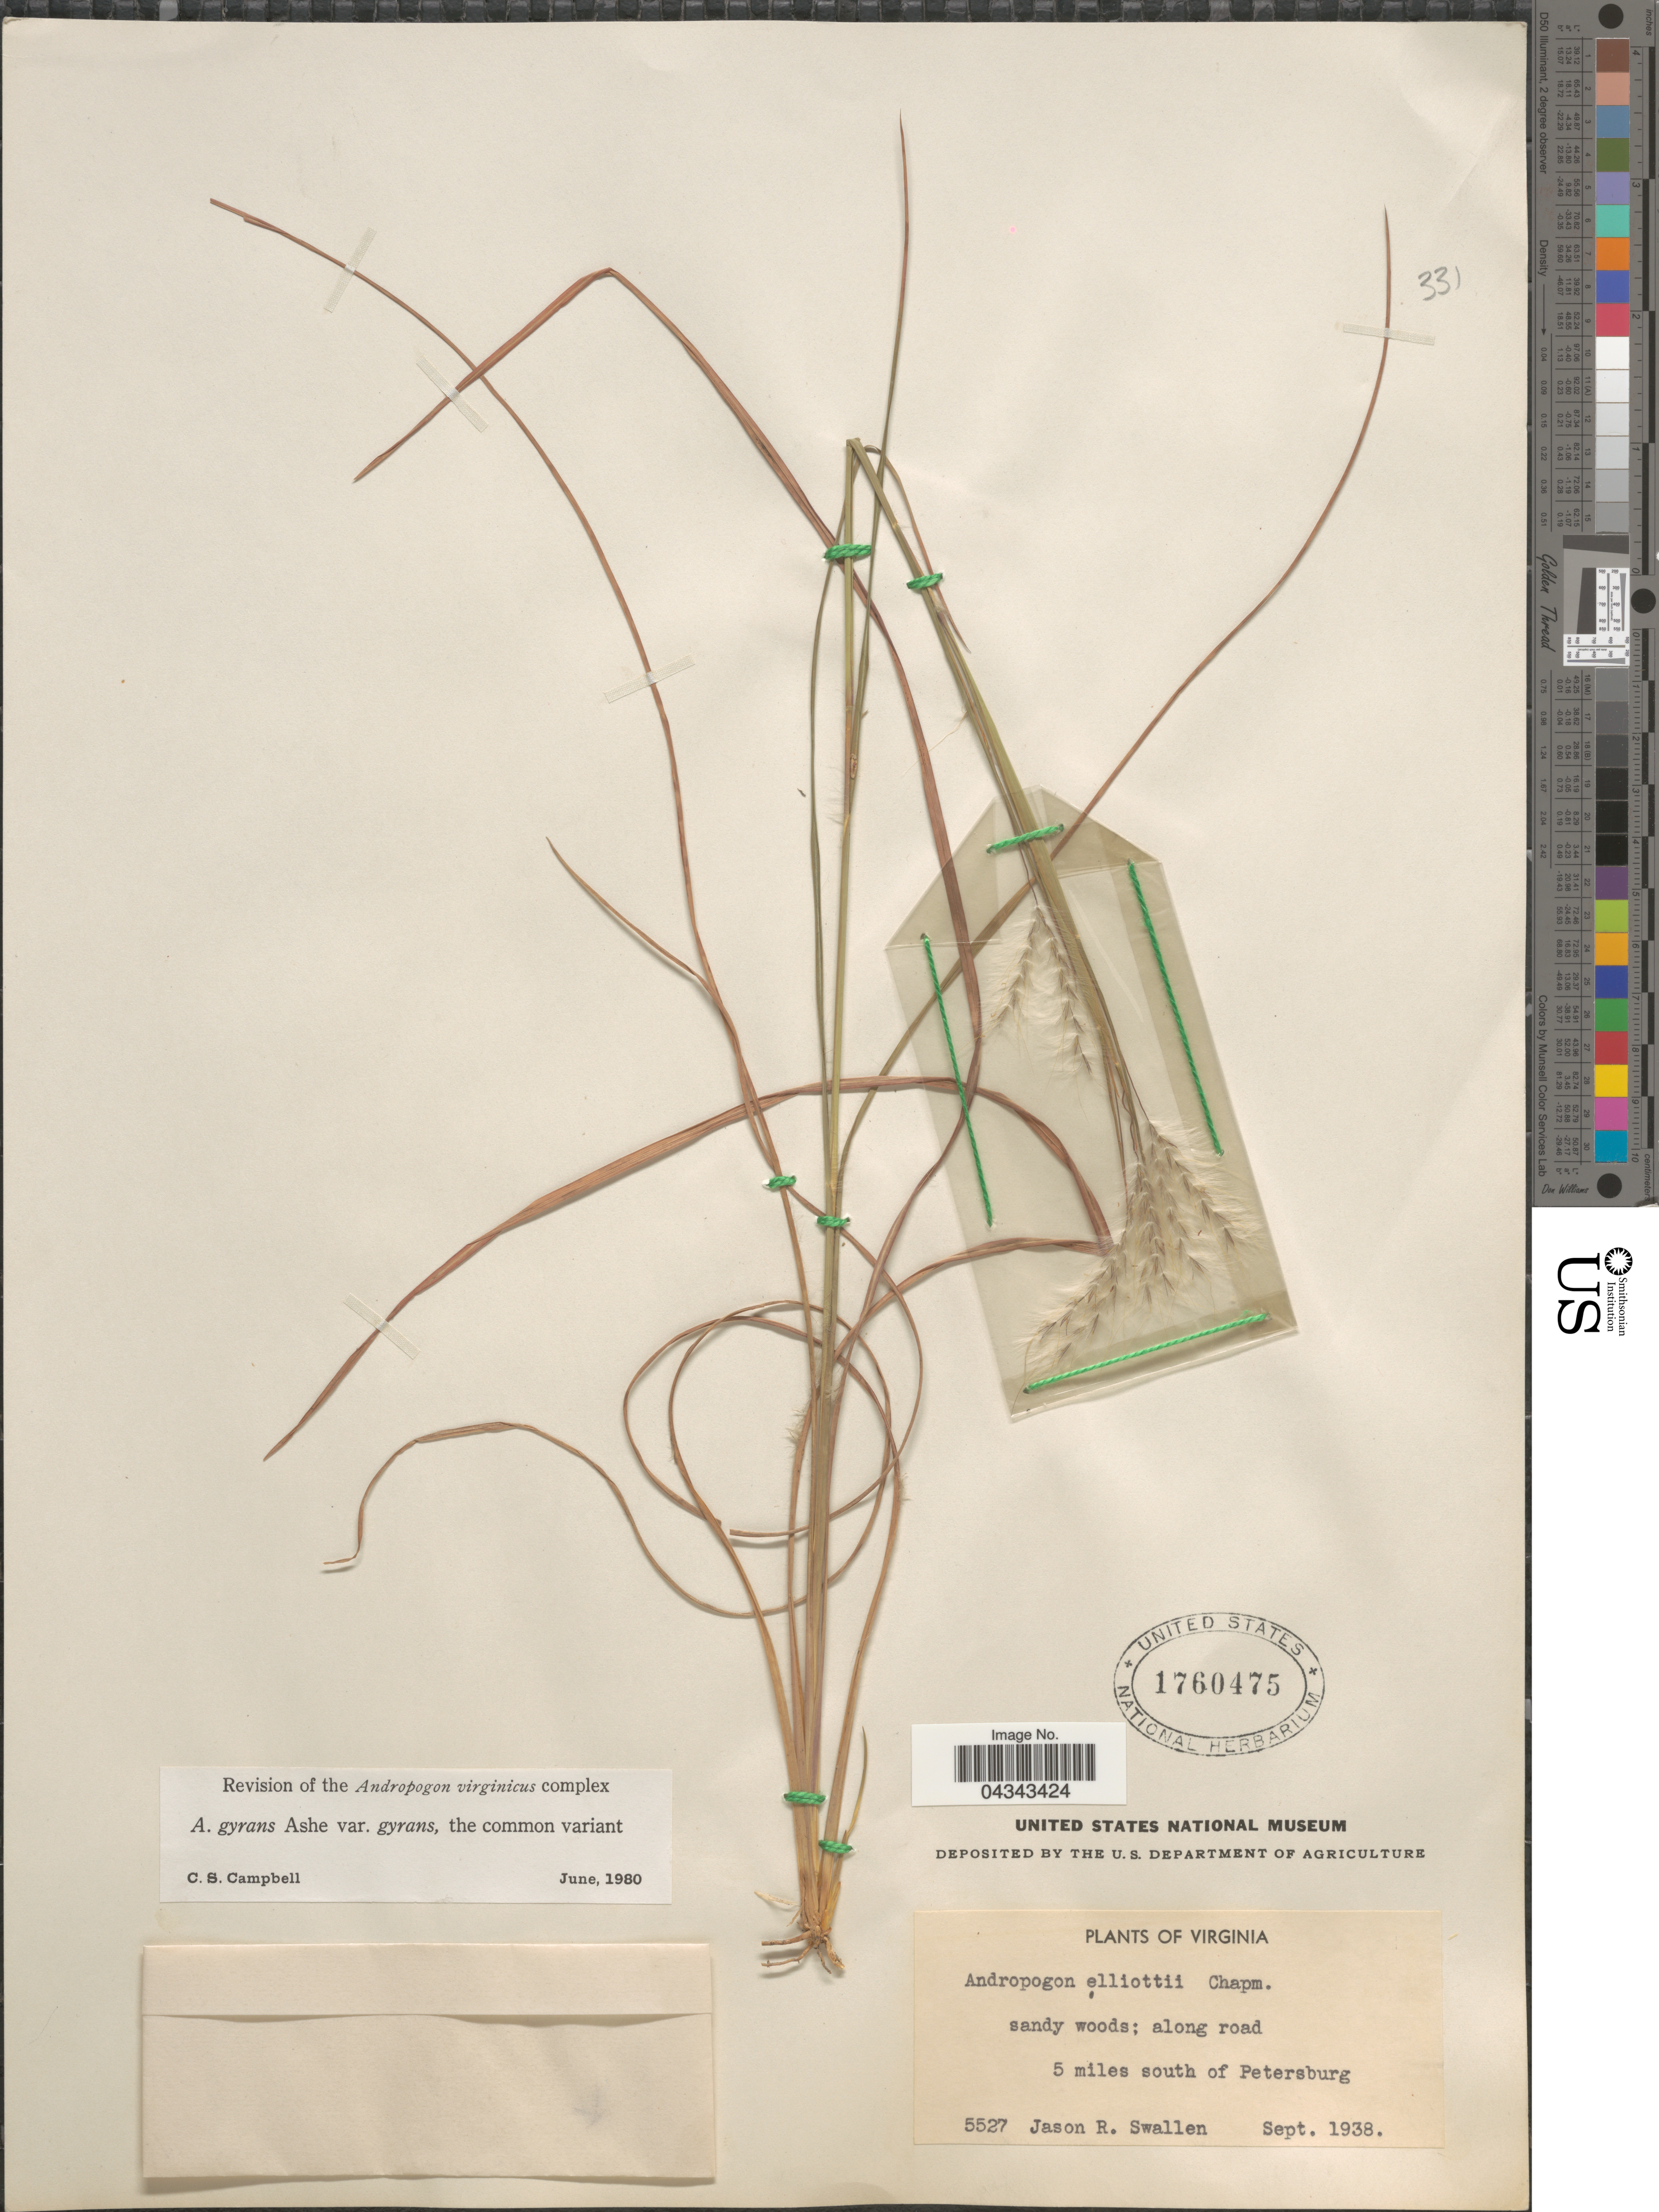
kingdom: Plantae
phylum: Tracheophyta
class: Liliopsida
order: Poales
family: Poaceae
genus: Andropogon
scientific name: Andropogon gyrans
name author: Ashe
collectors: J. R. Swallen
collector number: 5527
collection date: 1938-09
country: United States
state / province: Virginia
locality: Along road. 5 miles south of Petersburg.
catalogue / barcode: US 1760475